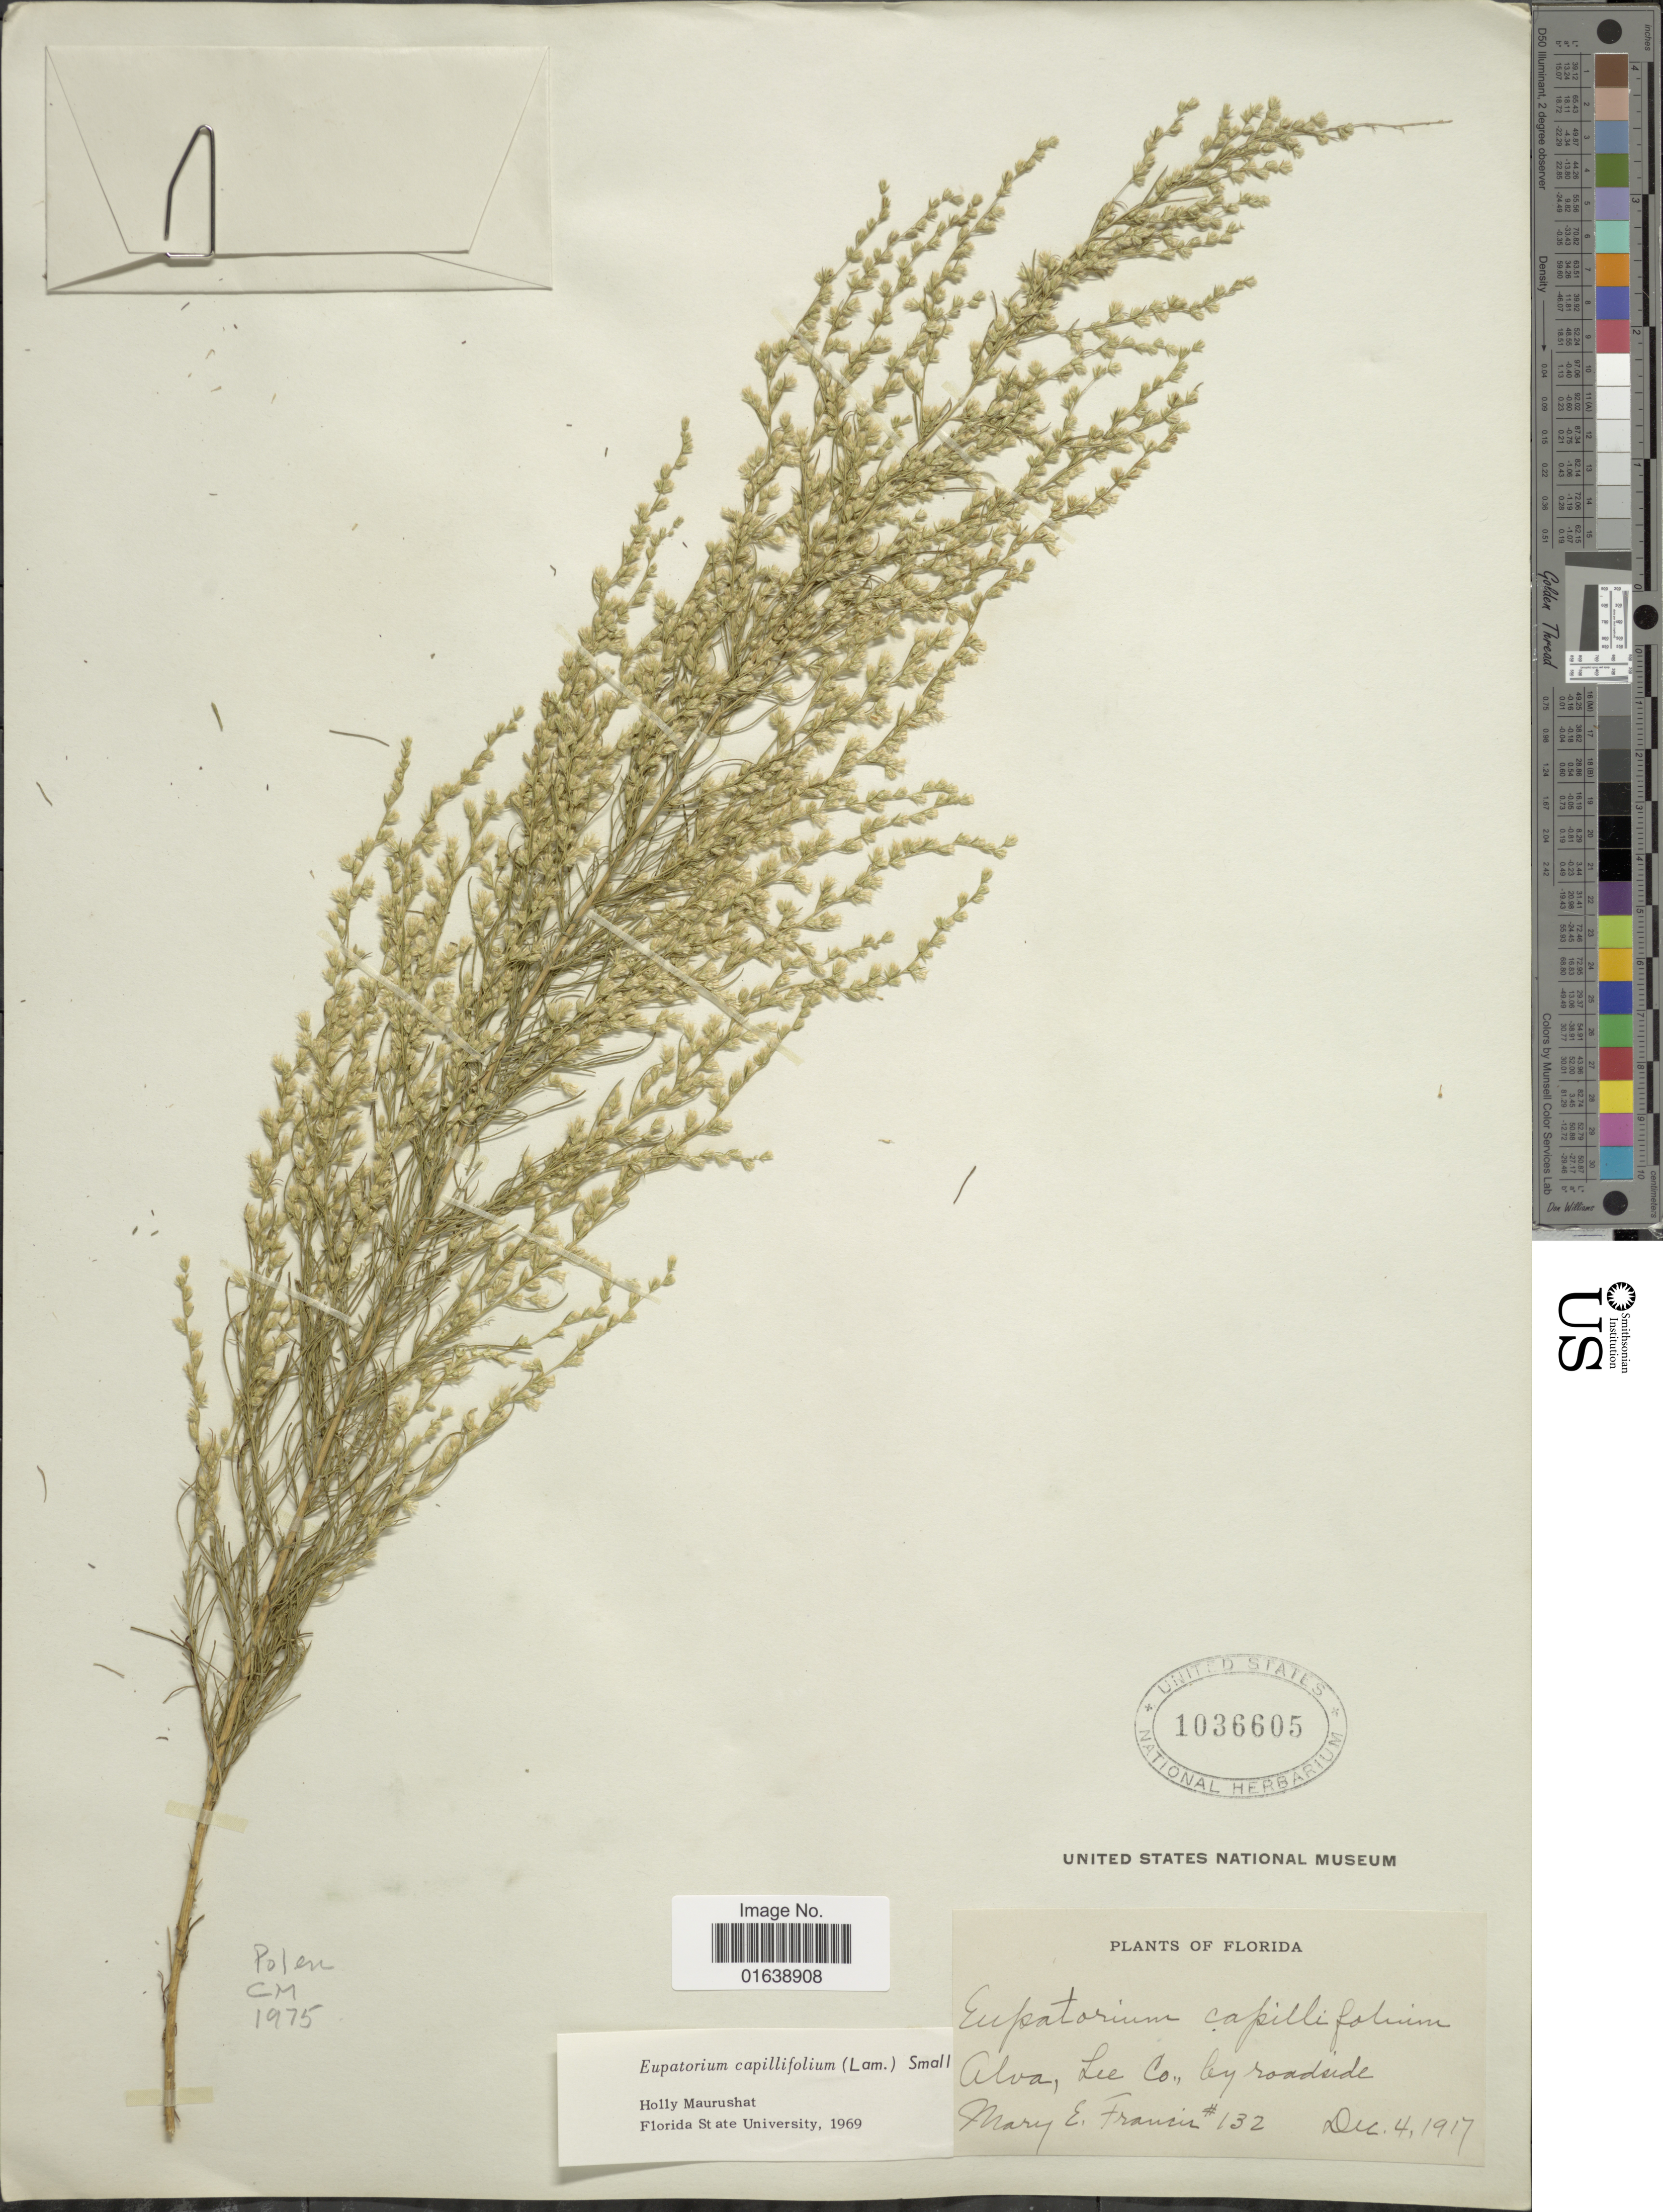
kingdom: Plantae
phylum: Tracheophyta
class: Magnoliopsida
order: Asterales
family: Asteraceae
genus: Eupatorium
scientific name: Eupatorium capillifolium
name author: (Lam.) Small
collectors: M. E. Francis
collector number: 132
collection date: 1917-12-04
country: United States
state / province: Florida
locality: Florida. Alva, Lee Co. by roadside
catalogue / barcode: US 1036605